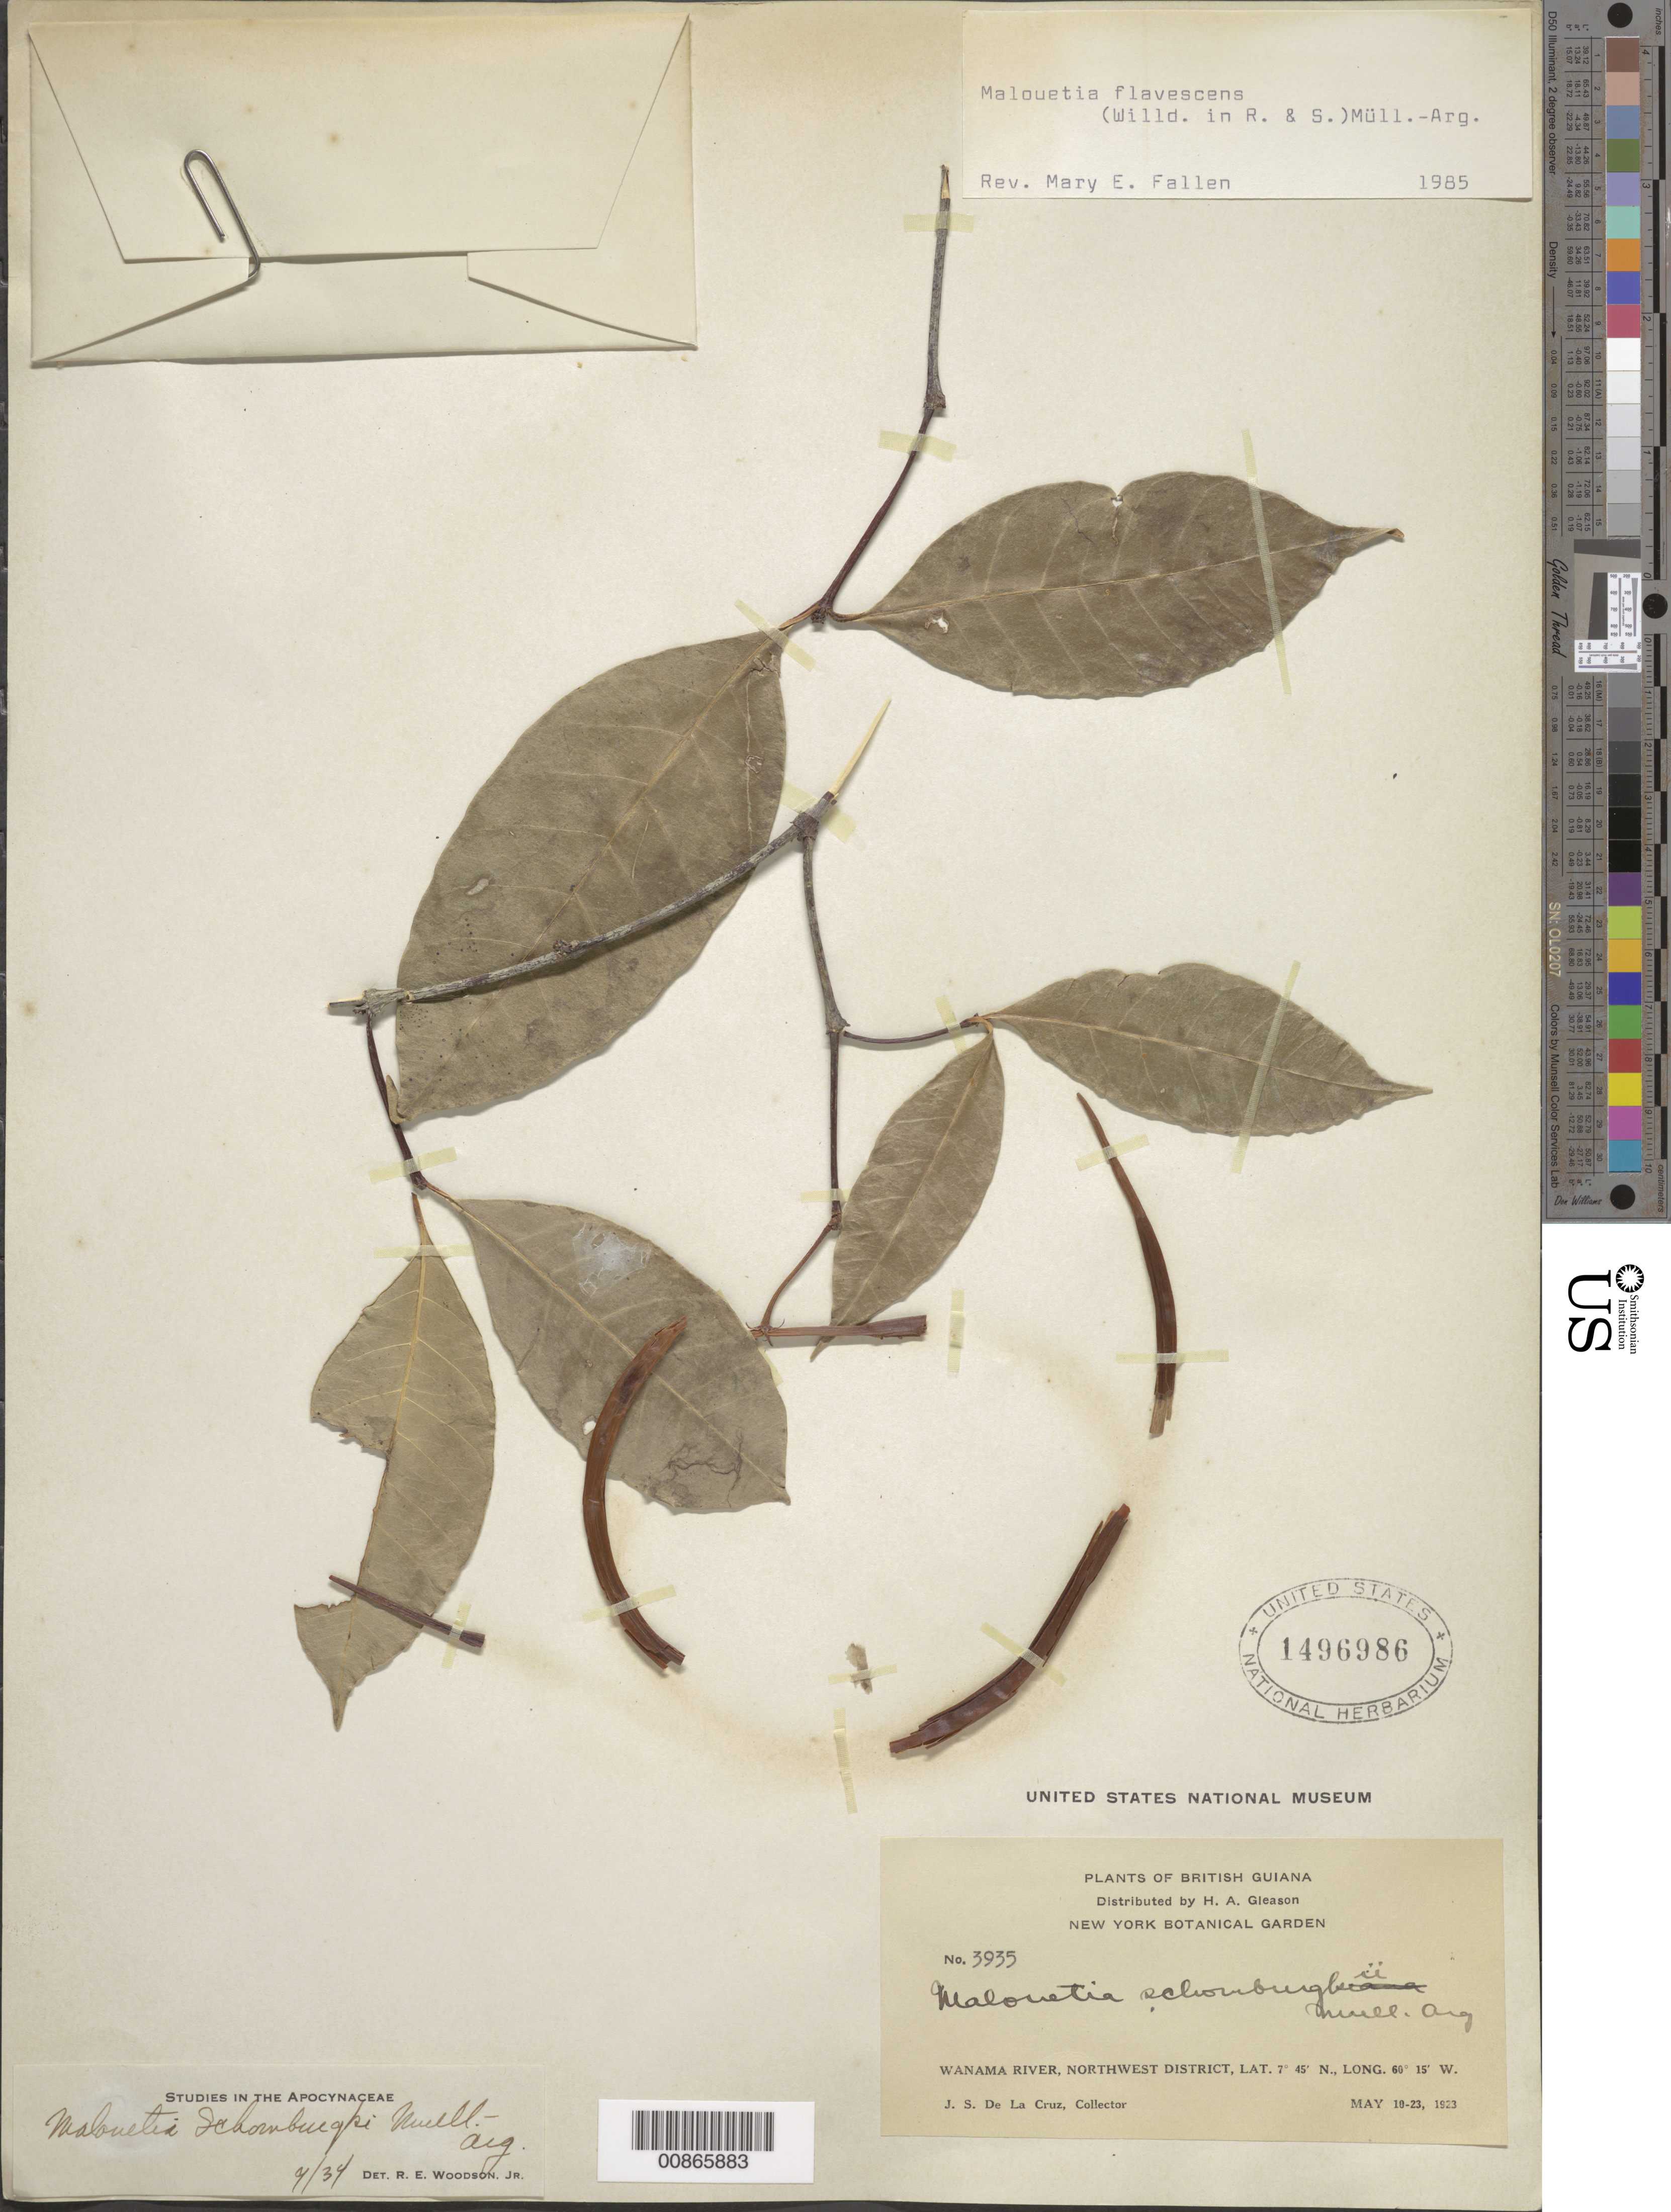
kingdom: Plantae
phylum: Tracheophyta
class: Magnoliopsida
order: Gentianales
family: Apocynaceae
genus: Malouetia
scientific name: Malouetia flavescens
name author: (Willd. ex Roemer & Schult.) Müll. Arg.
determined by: Fallen, M. E.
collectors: J. S. de la Cruz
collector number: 3935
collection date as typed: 10-May-23 to 23-May-23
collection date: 1923-05-10/1923-05-23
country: Guyana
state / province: Barima-Waini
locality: Wanama R., NW District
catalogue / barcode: US 1496986